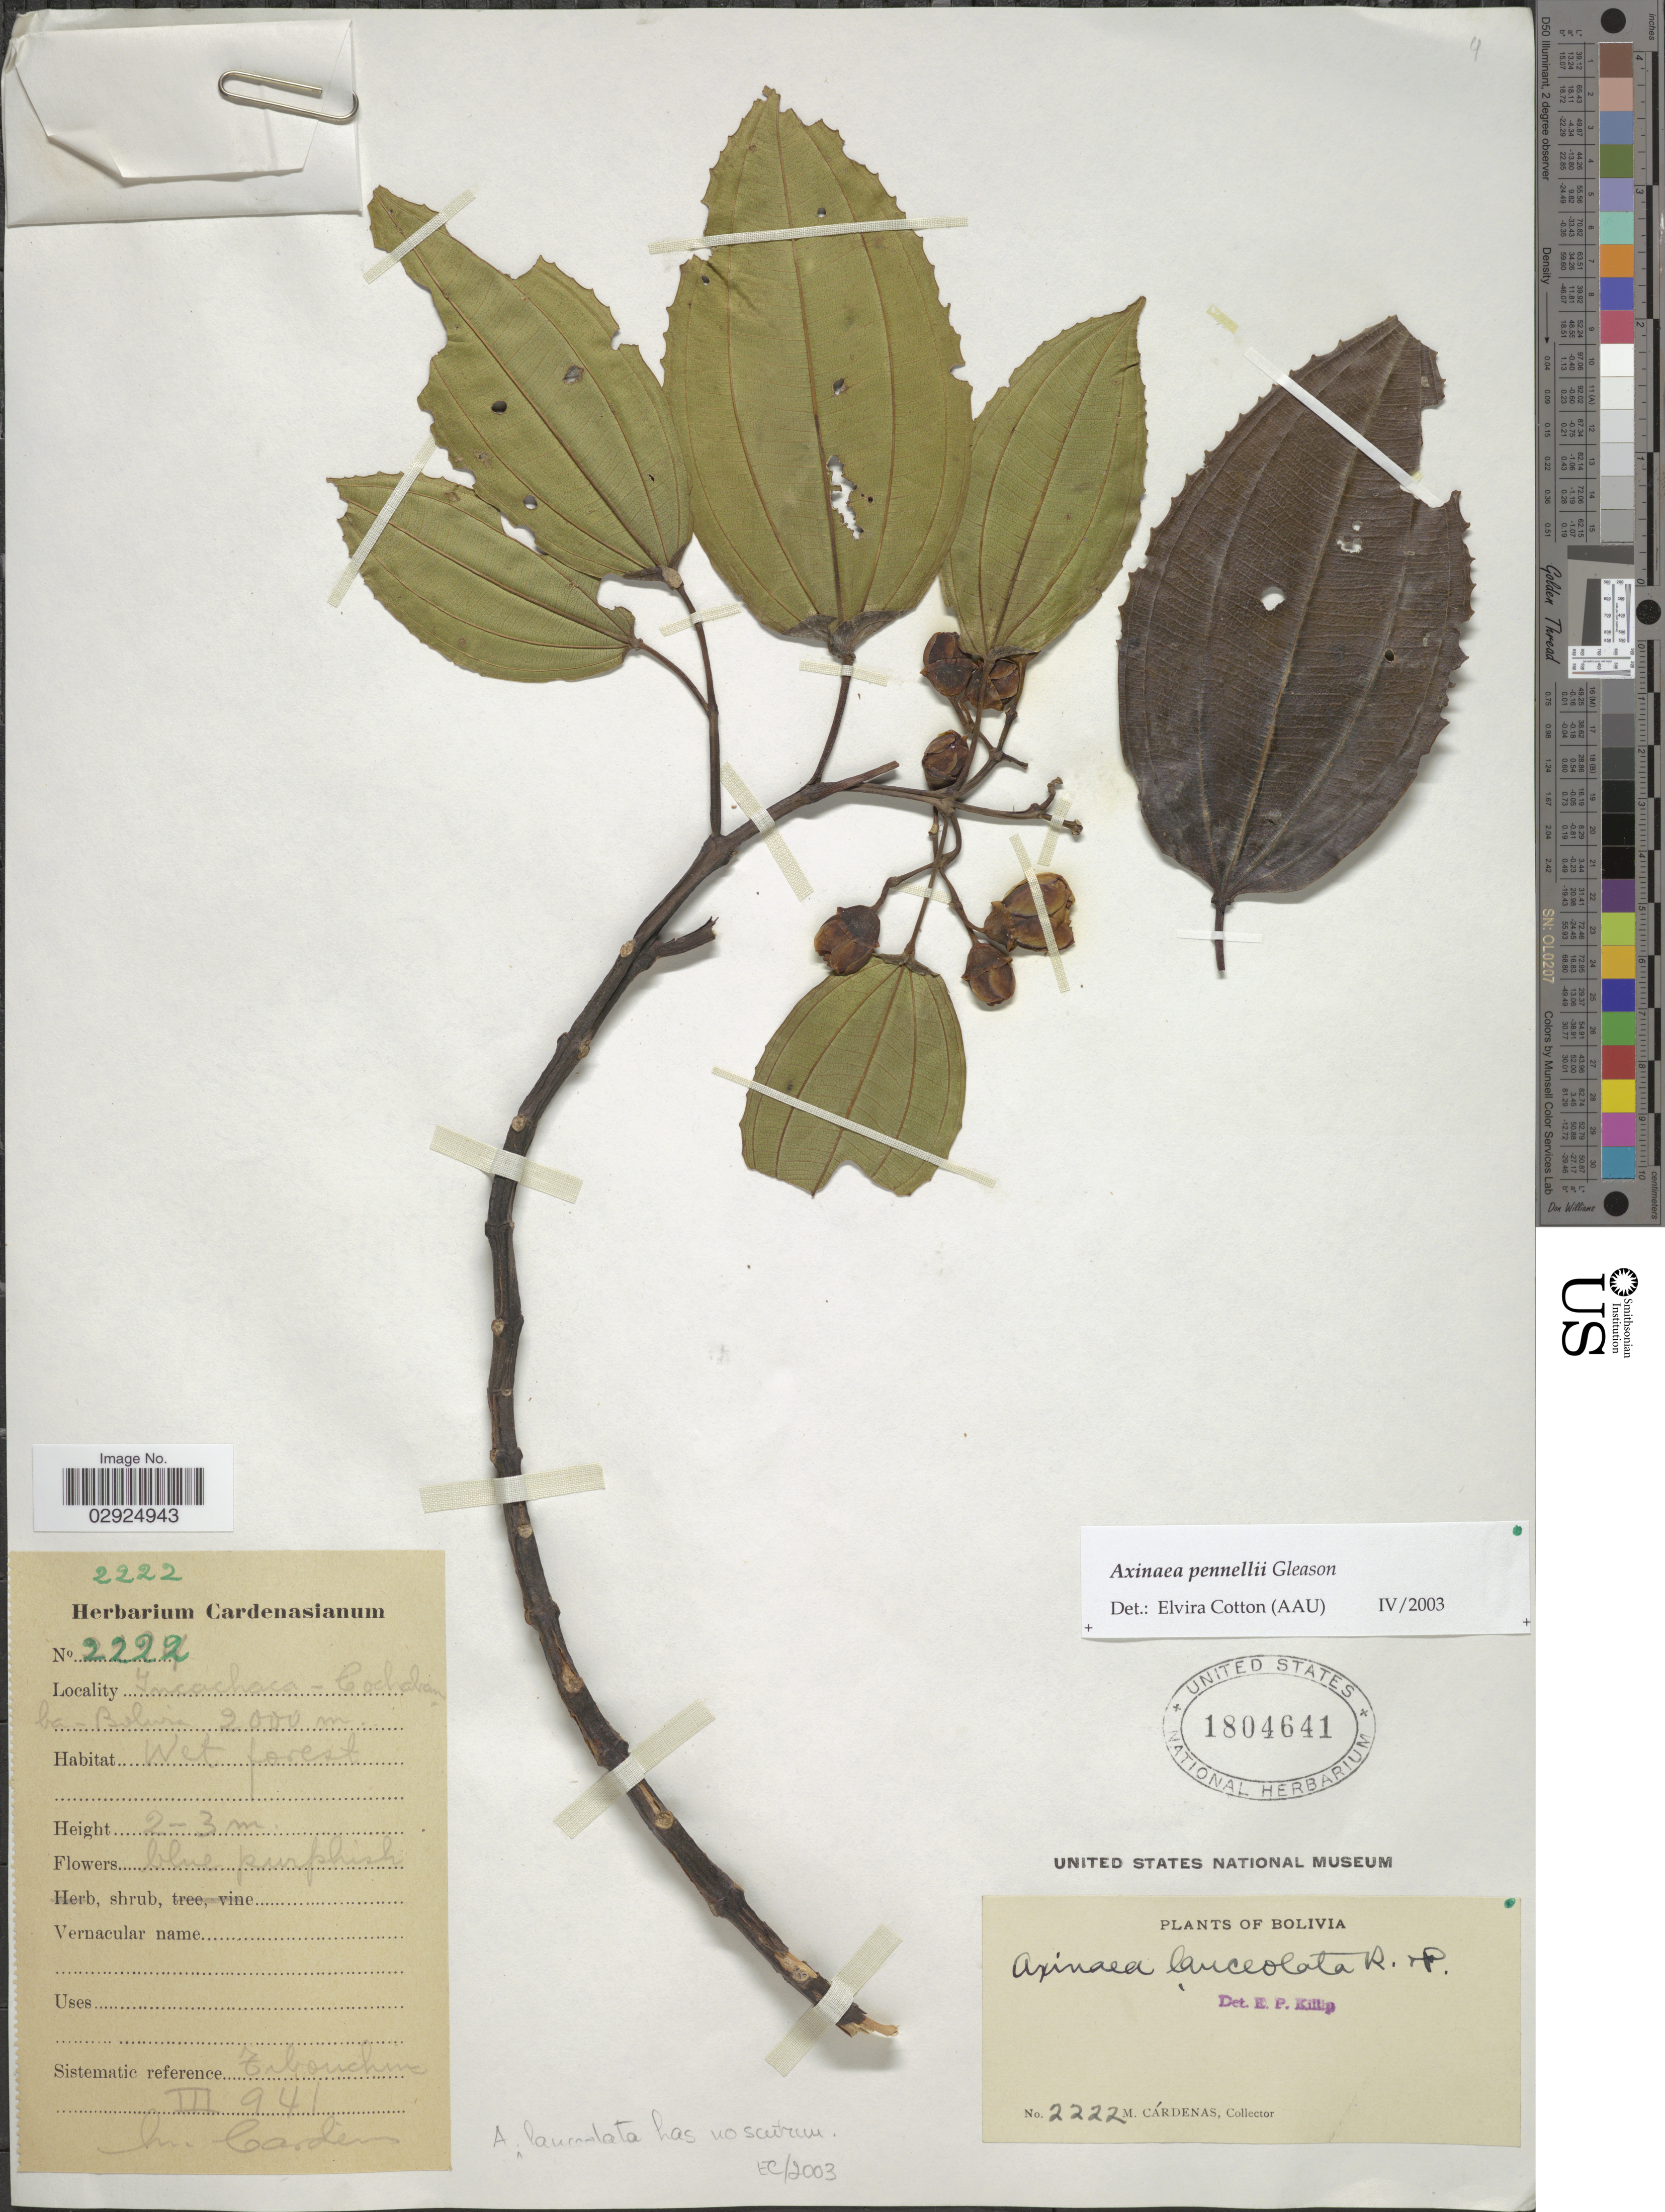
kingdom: Plantae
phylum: Tracheophyta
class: Magnoliopsida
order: Myrtales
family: Melastomataceae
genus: Axinaea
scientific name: Axinaea pennellii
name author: Gleason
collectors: M. Cárdenas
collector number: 2222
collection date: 1941-03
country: Bolivia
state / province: Cochabamba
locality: Incachaca-Cochabamba.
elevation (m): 2000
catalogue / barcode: US 1804641